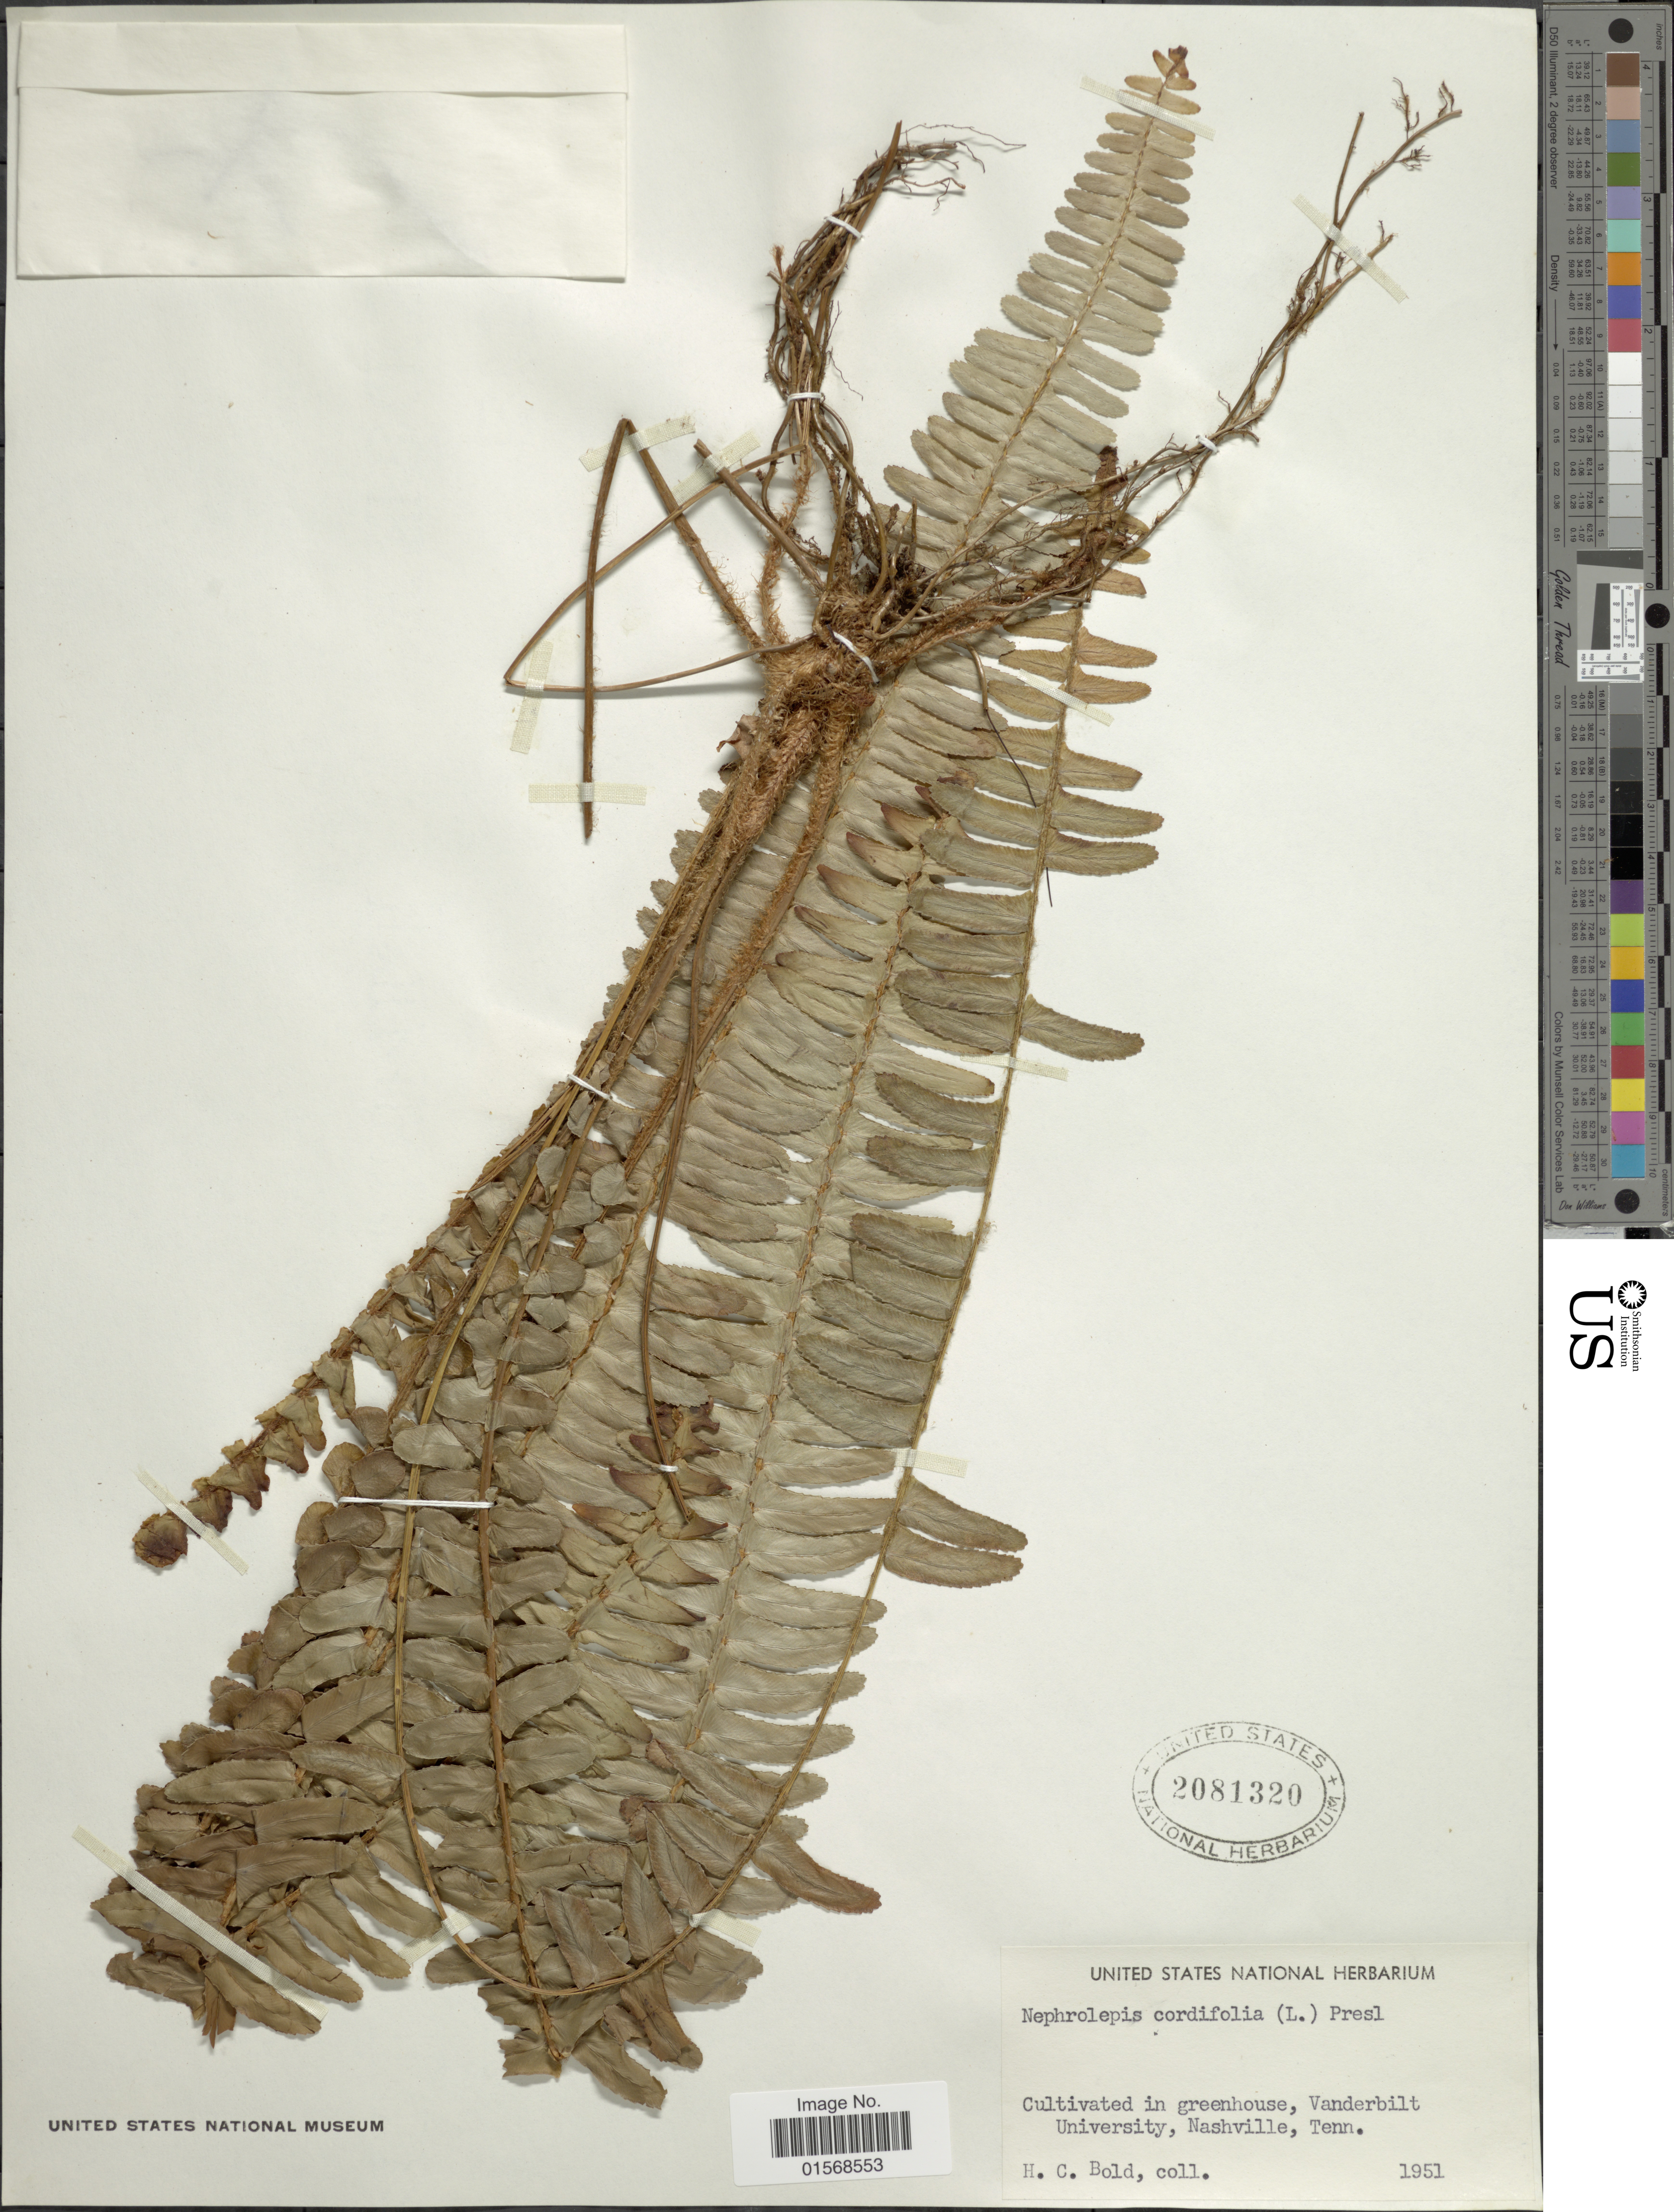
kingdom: Plantae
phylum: Tracheophyta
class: Polypodiopsida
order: Polypodiales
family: Nephrolepidaceae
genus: Nephrolepis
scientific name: Nephrolepis cordifolia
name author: (L.) C. Presl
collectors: H. Bold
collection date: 1951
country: United States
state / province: Tennessee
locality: In greenhouse, Vanderbilt University, nashville, Tenn.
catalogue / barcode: US 2081320